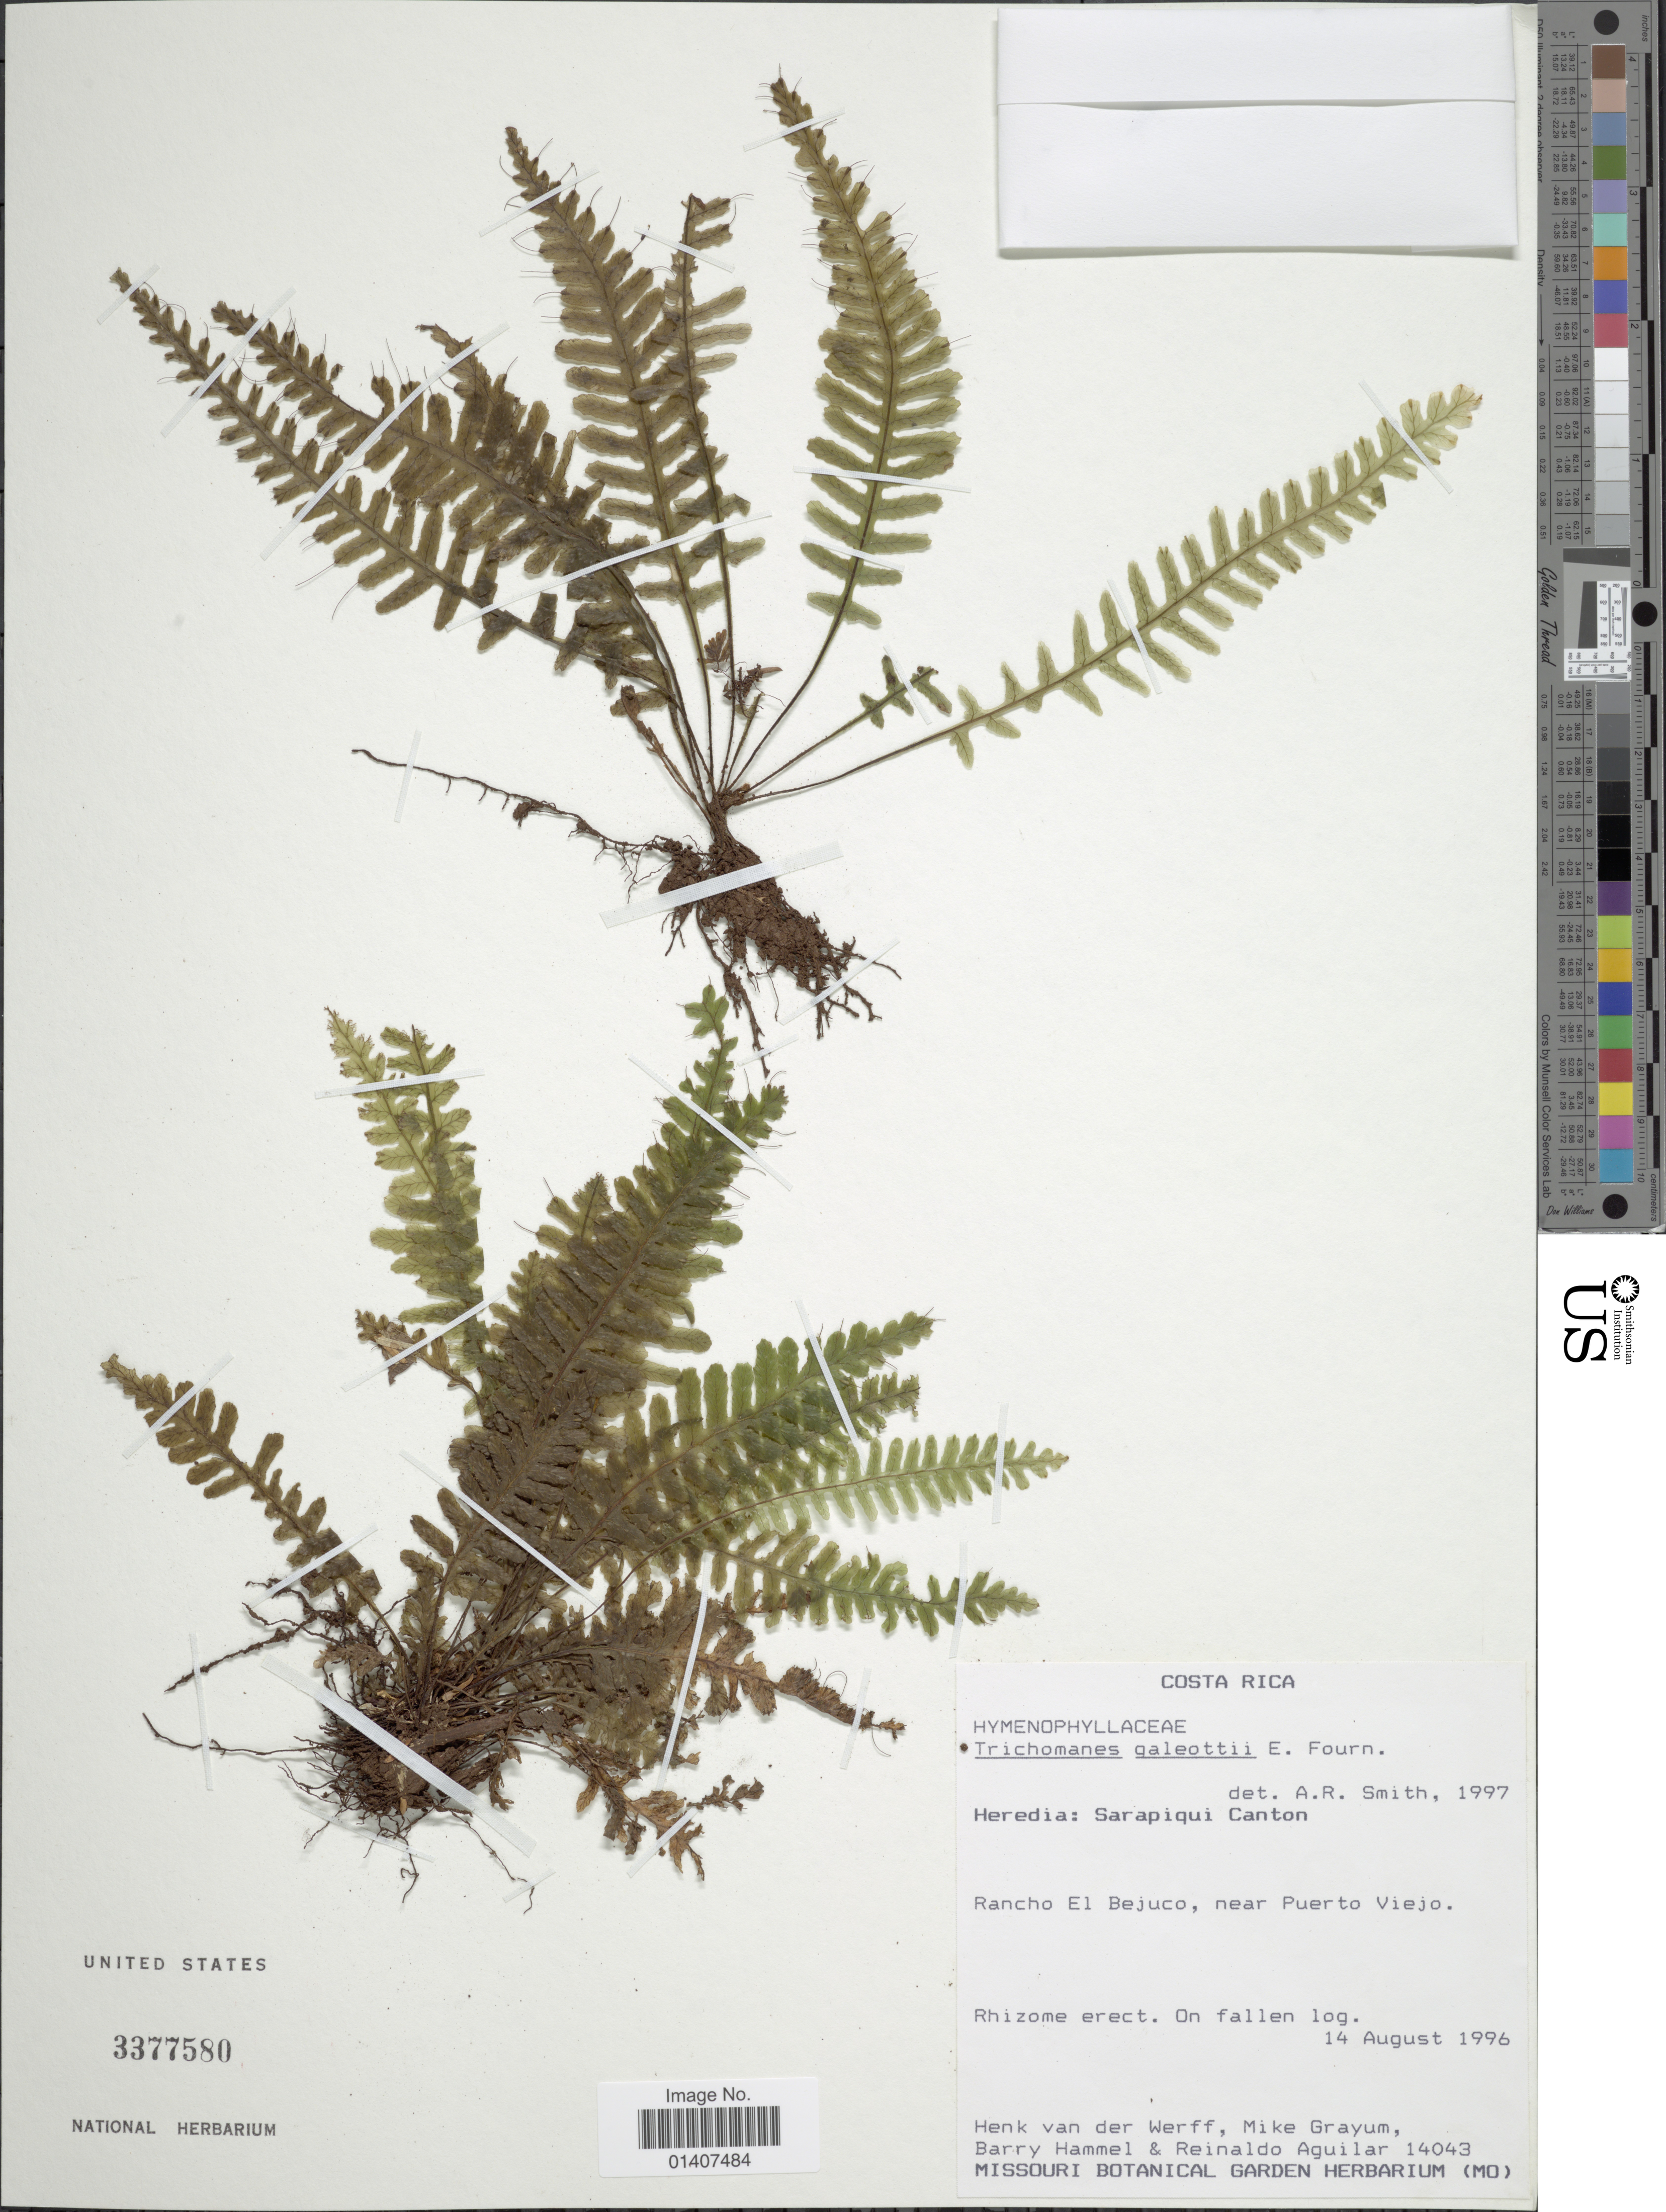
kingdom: Plantae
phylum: Tracheophyta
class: Polypodiopsida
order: Hymenophyllales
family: Hymenophyllaceae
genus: Trichomanes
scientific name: Trichomanes galeottii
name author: E. Fourn.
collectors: H. van der Werff, M. H. Grayum, B. Hammel & R. Aguilar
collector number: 14043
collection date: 1996-08-14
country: Costa Rica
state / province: Heredia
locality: Heredia: Sarapiqui Canton, Rancho El Bejuco, near Puerto Viejo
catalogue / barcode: US 3377580